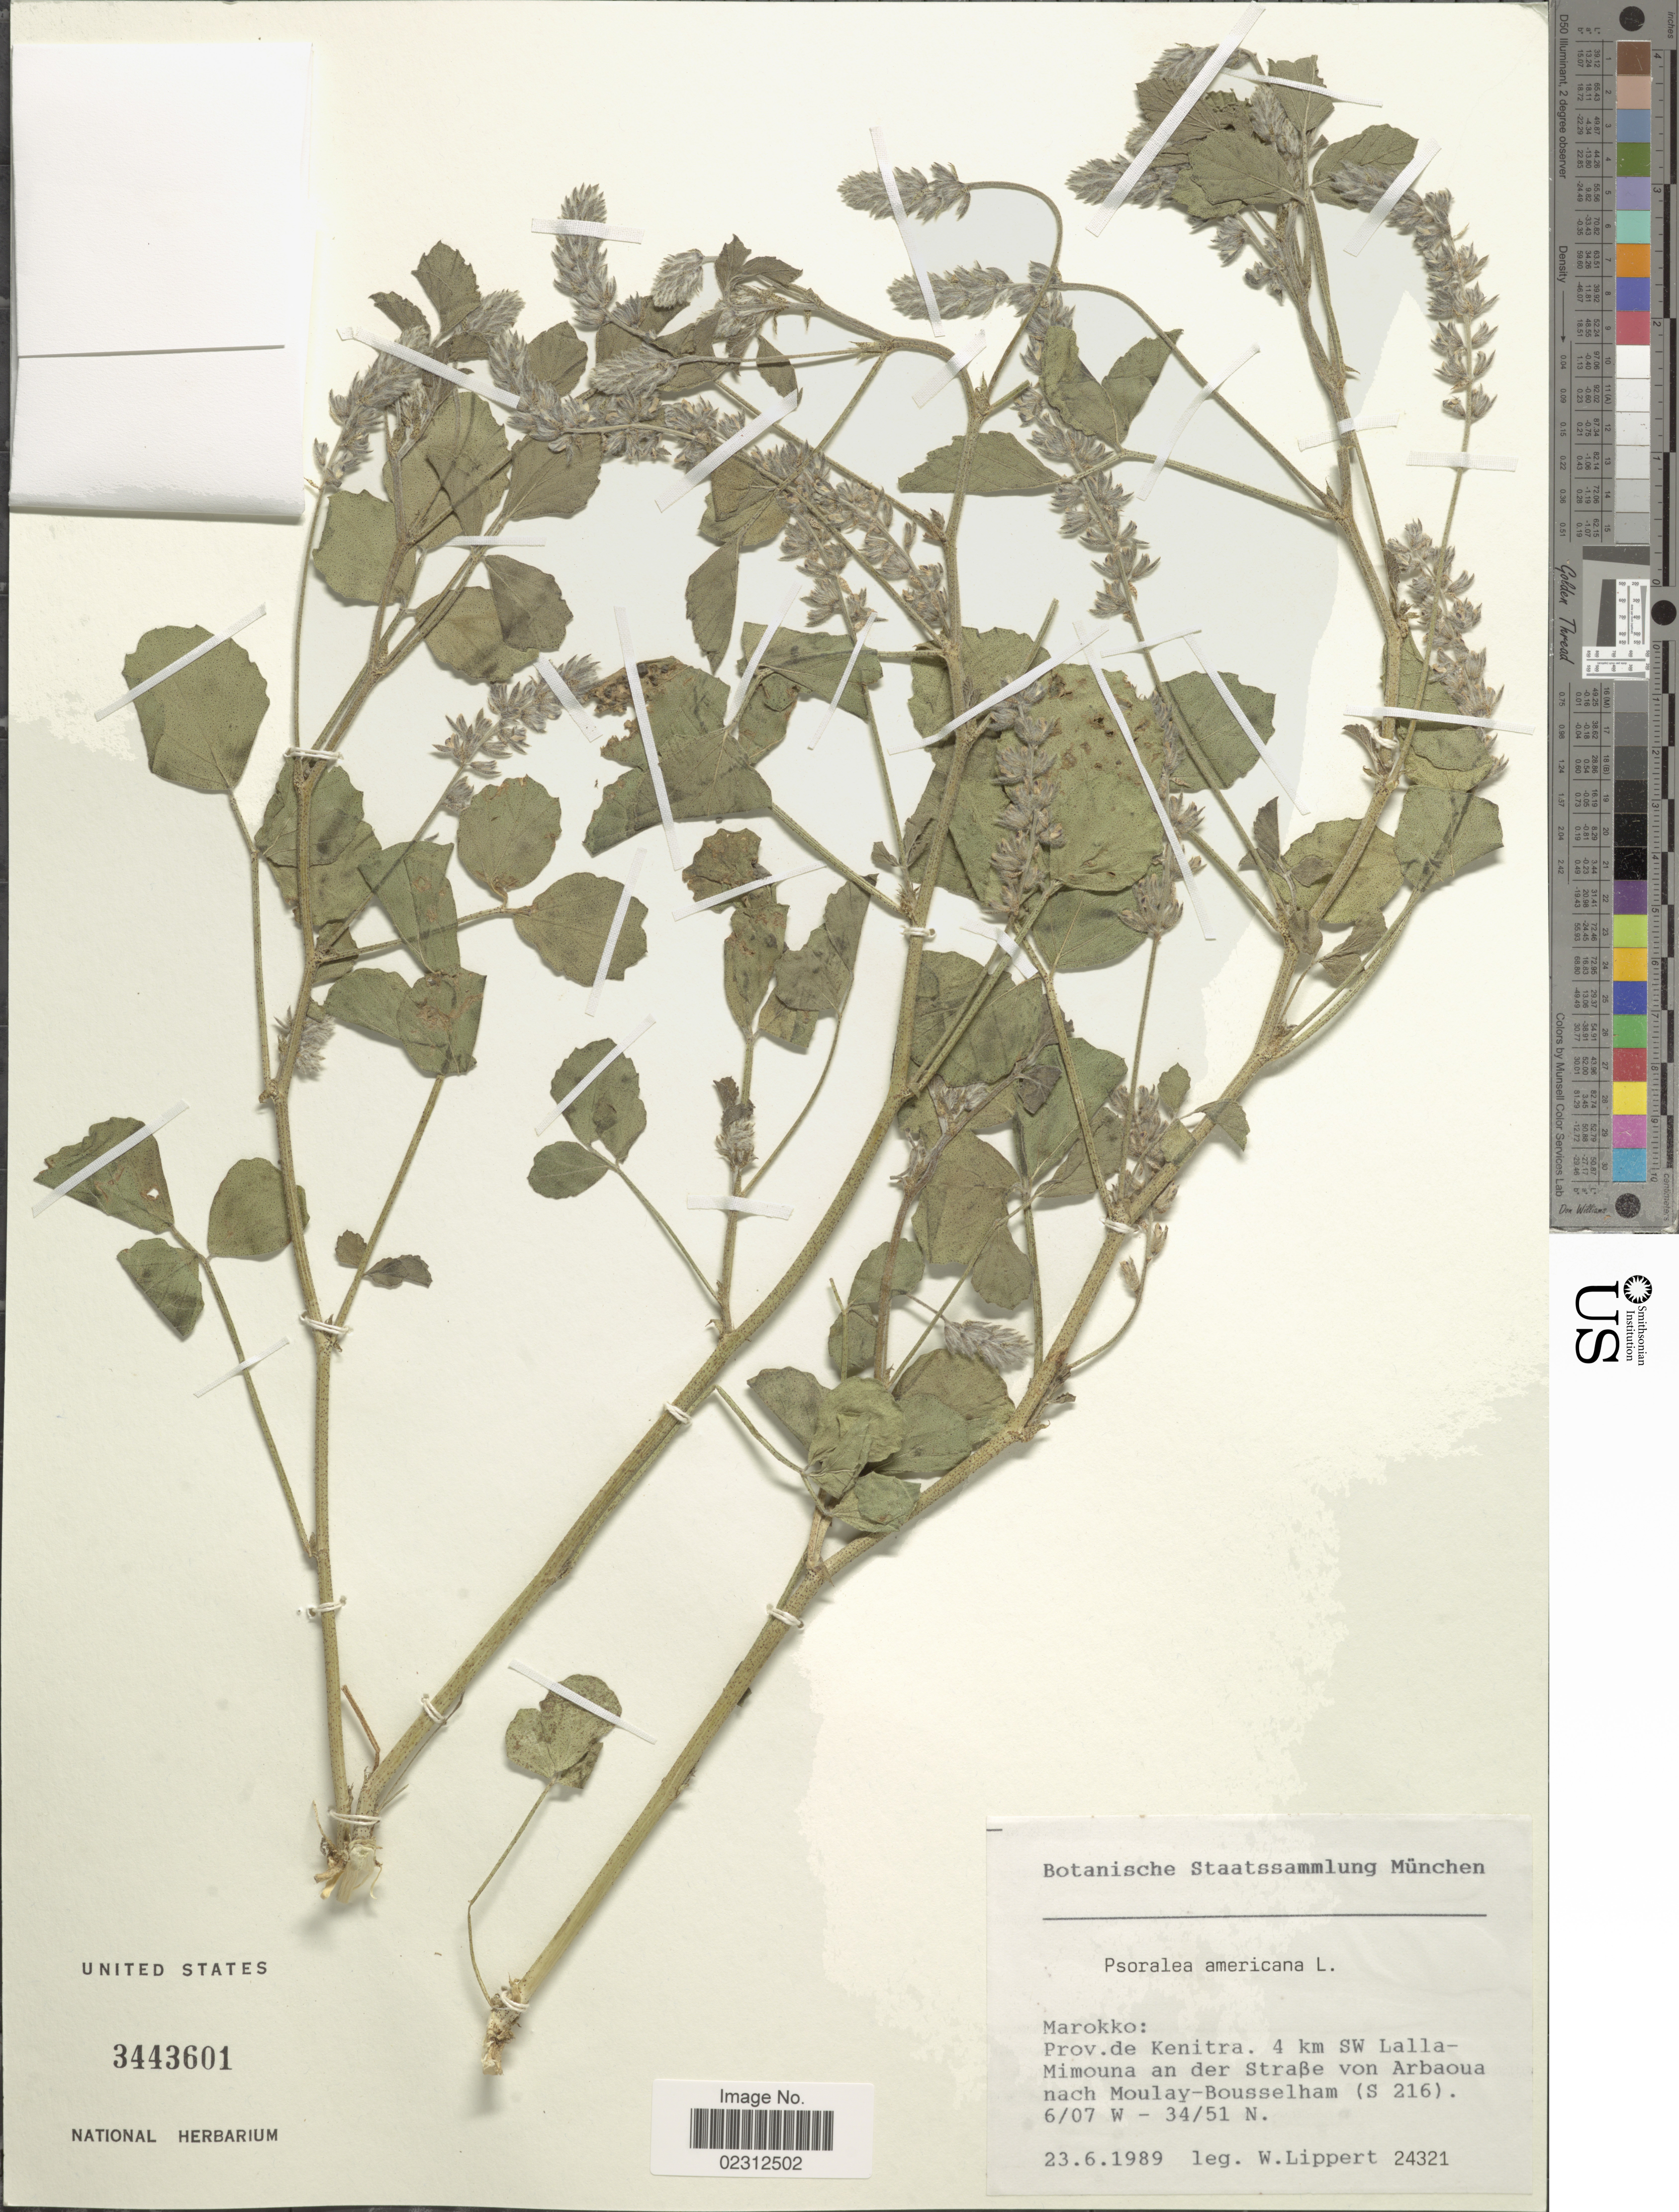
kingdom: Plantae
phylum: Tracheophyta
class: Magnoliopsida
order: Fabales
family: Fabaceae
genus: Psoralea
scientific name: Psoralea americana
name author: L.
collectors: W. Lippert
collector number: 24321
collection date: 1989-06-23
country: Morocco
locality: Prov. de Kenitra. 4 km SW Lalla-Mimouna an der Strabe von Arbaoua nach Moulay-Bousselham (S216)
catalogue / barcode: US 3443601